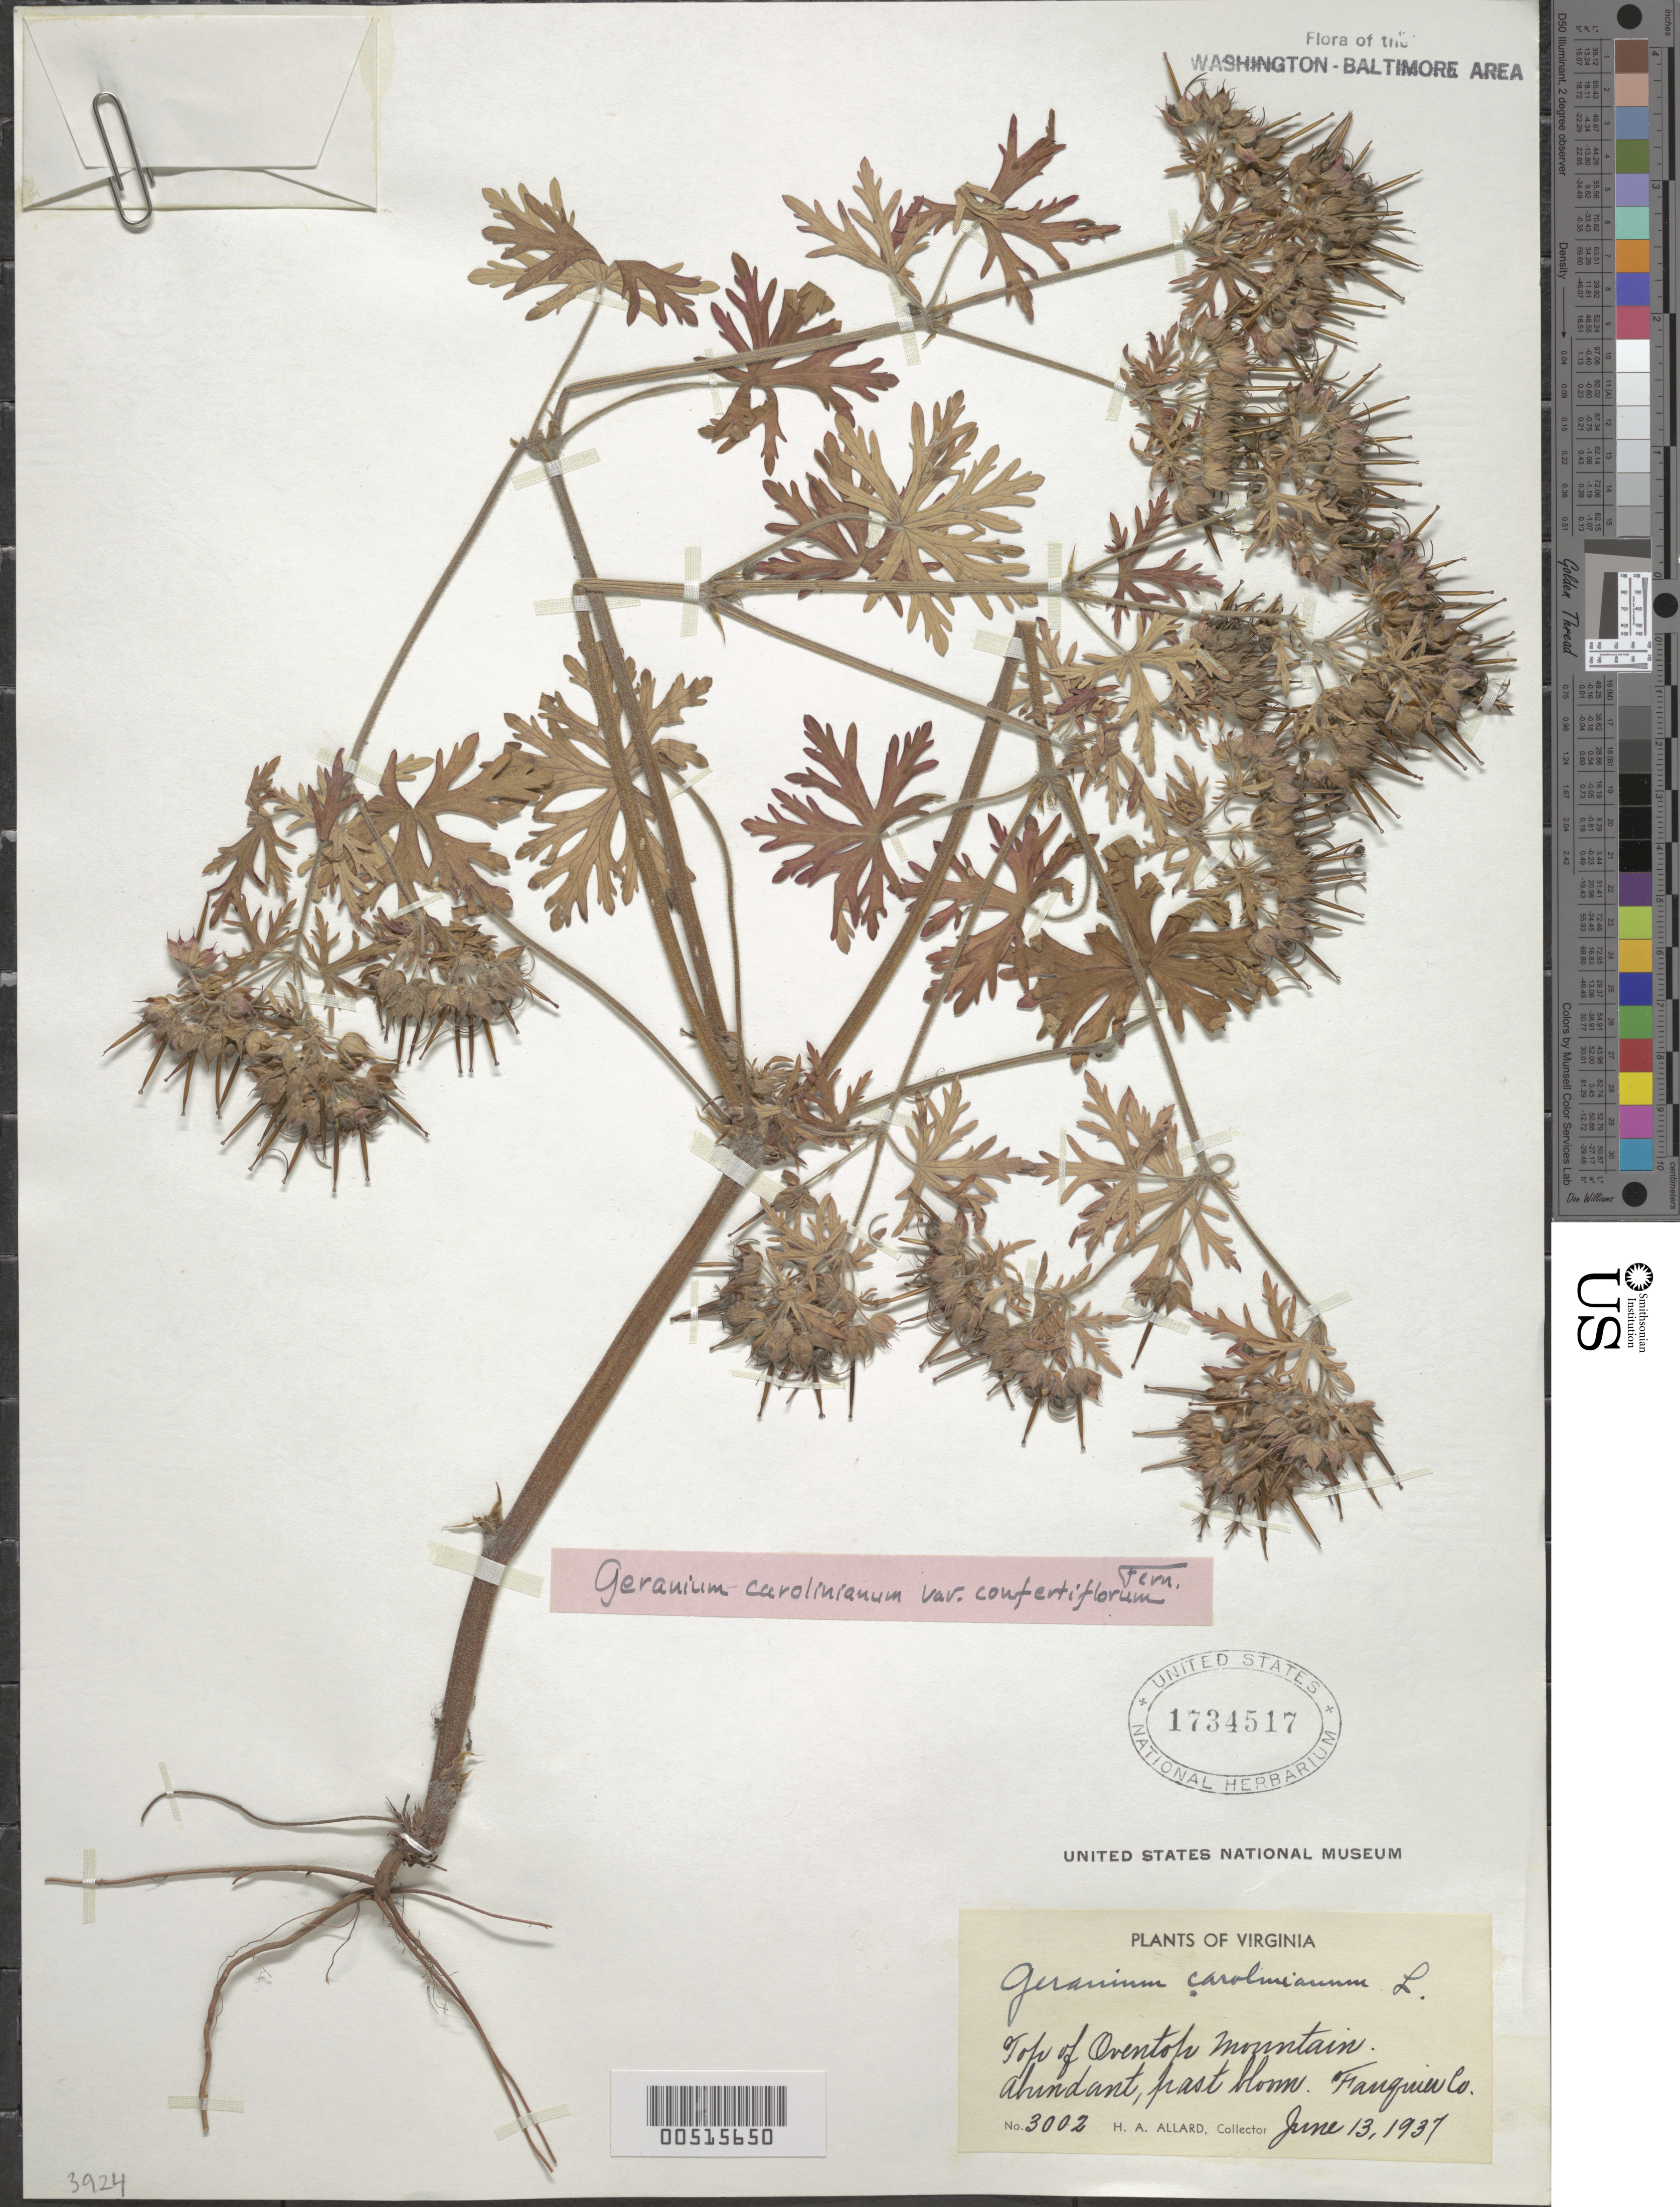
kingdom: Plantae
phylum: Tracheophyta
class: Magnoliopsida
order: Geraniales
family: Geraniaceae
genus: Geranium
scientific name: Geranium carolinianum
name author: L.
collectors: H. A. Allard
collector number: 3002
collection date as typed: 13 Jun 1937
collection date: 1937-06-13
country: United States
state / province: Virginia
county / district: Fauquier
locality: Oventop Mountain, north slope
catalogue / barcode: US 1734517